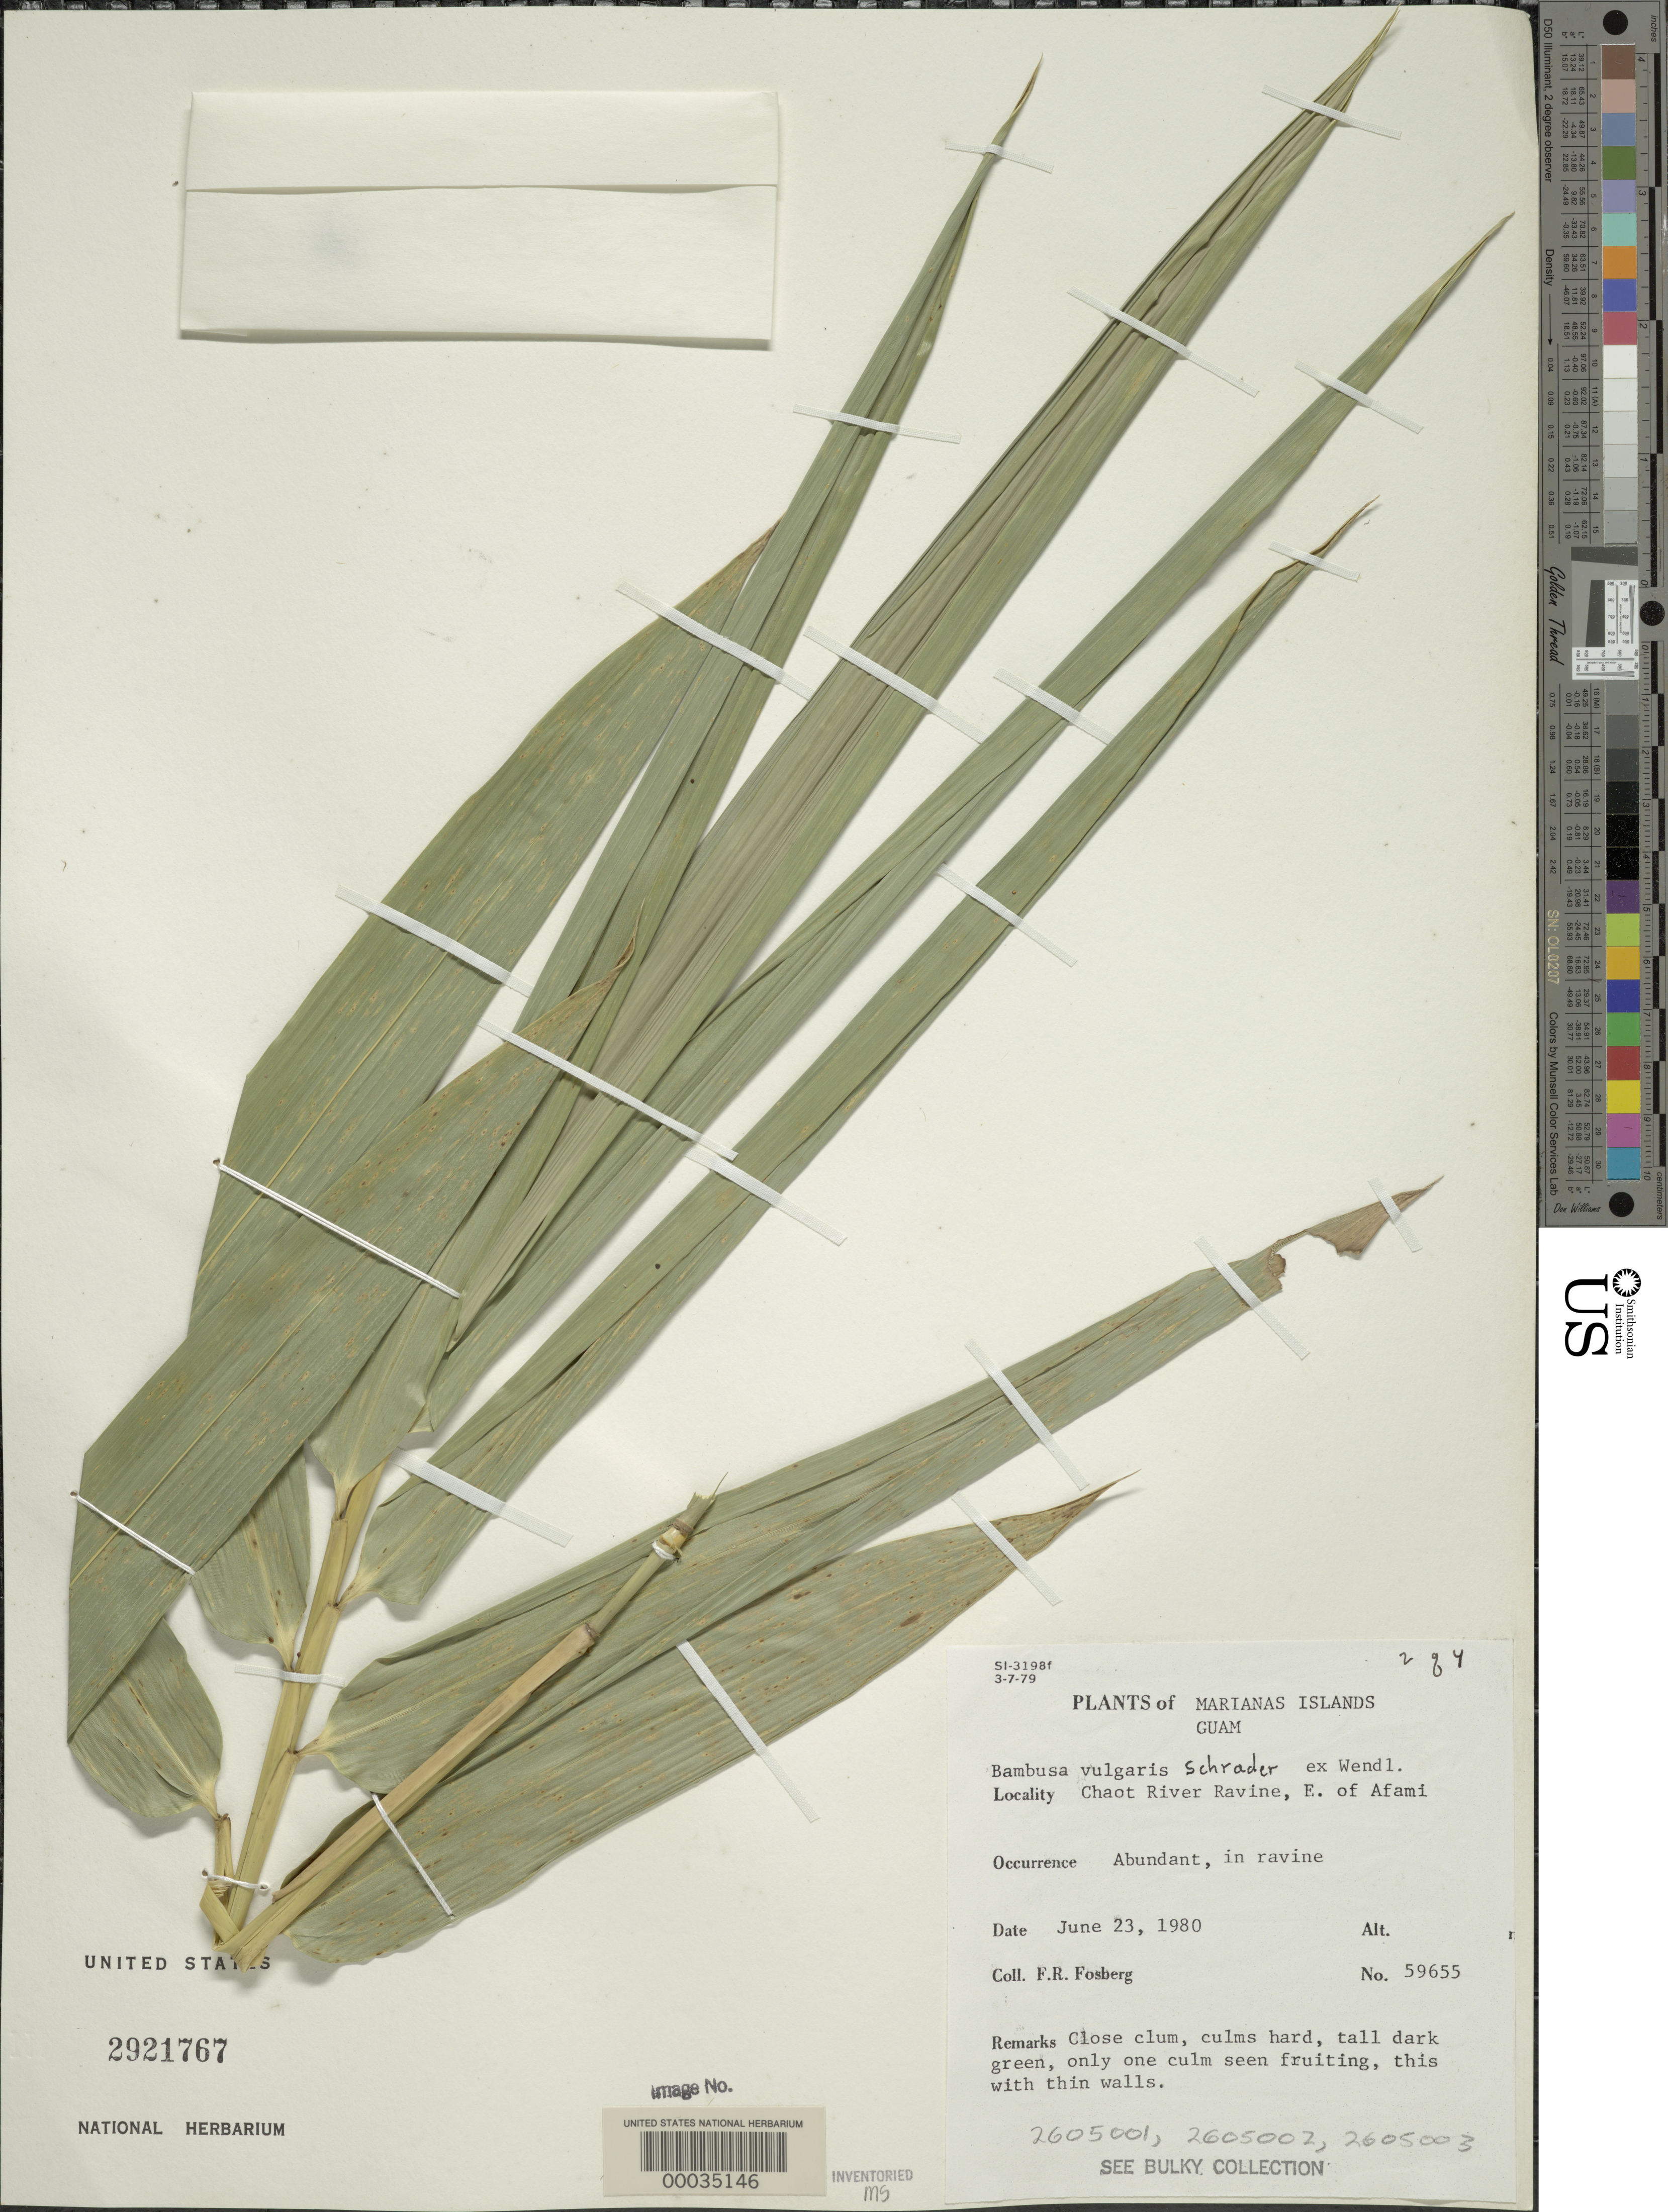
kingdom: Plantae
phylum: Tracheophyta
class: Liliopsida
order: Poales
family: Poaceae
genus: Bambusa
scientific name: Bambusa vulgaris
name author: Schrad. ex J.C. Wendl.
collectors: F. R. Fosberg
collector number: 59655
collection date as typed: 23 Jun 1980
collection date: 1980-06-23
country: Guam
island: Guam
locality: Chaot river, afami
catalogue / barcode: US 2921767